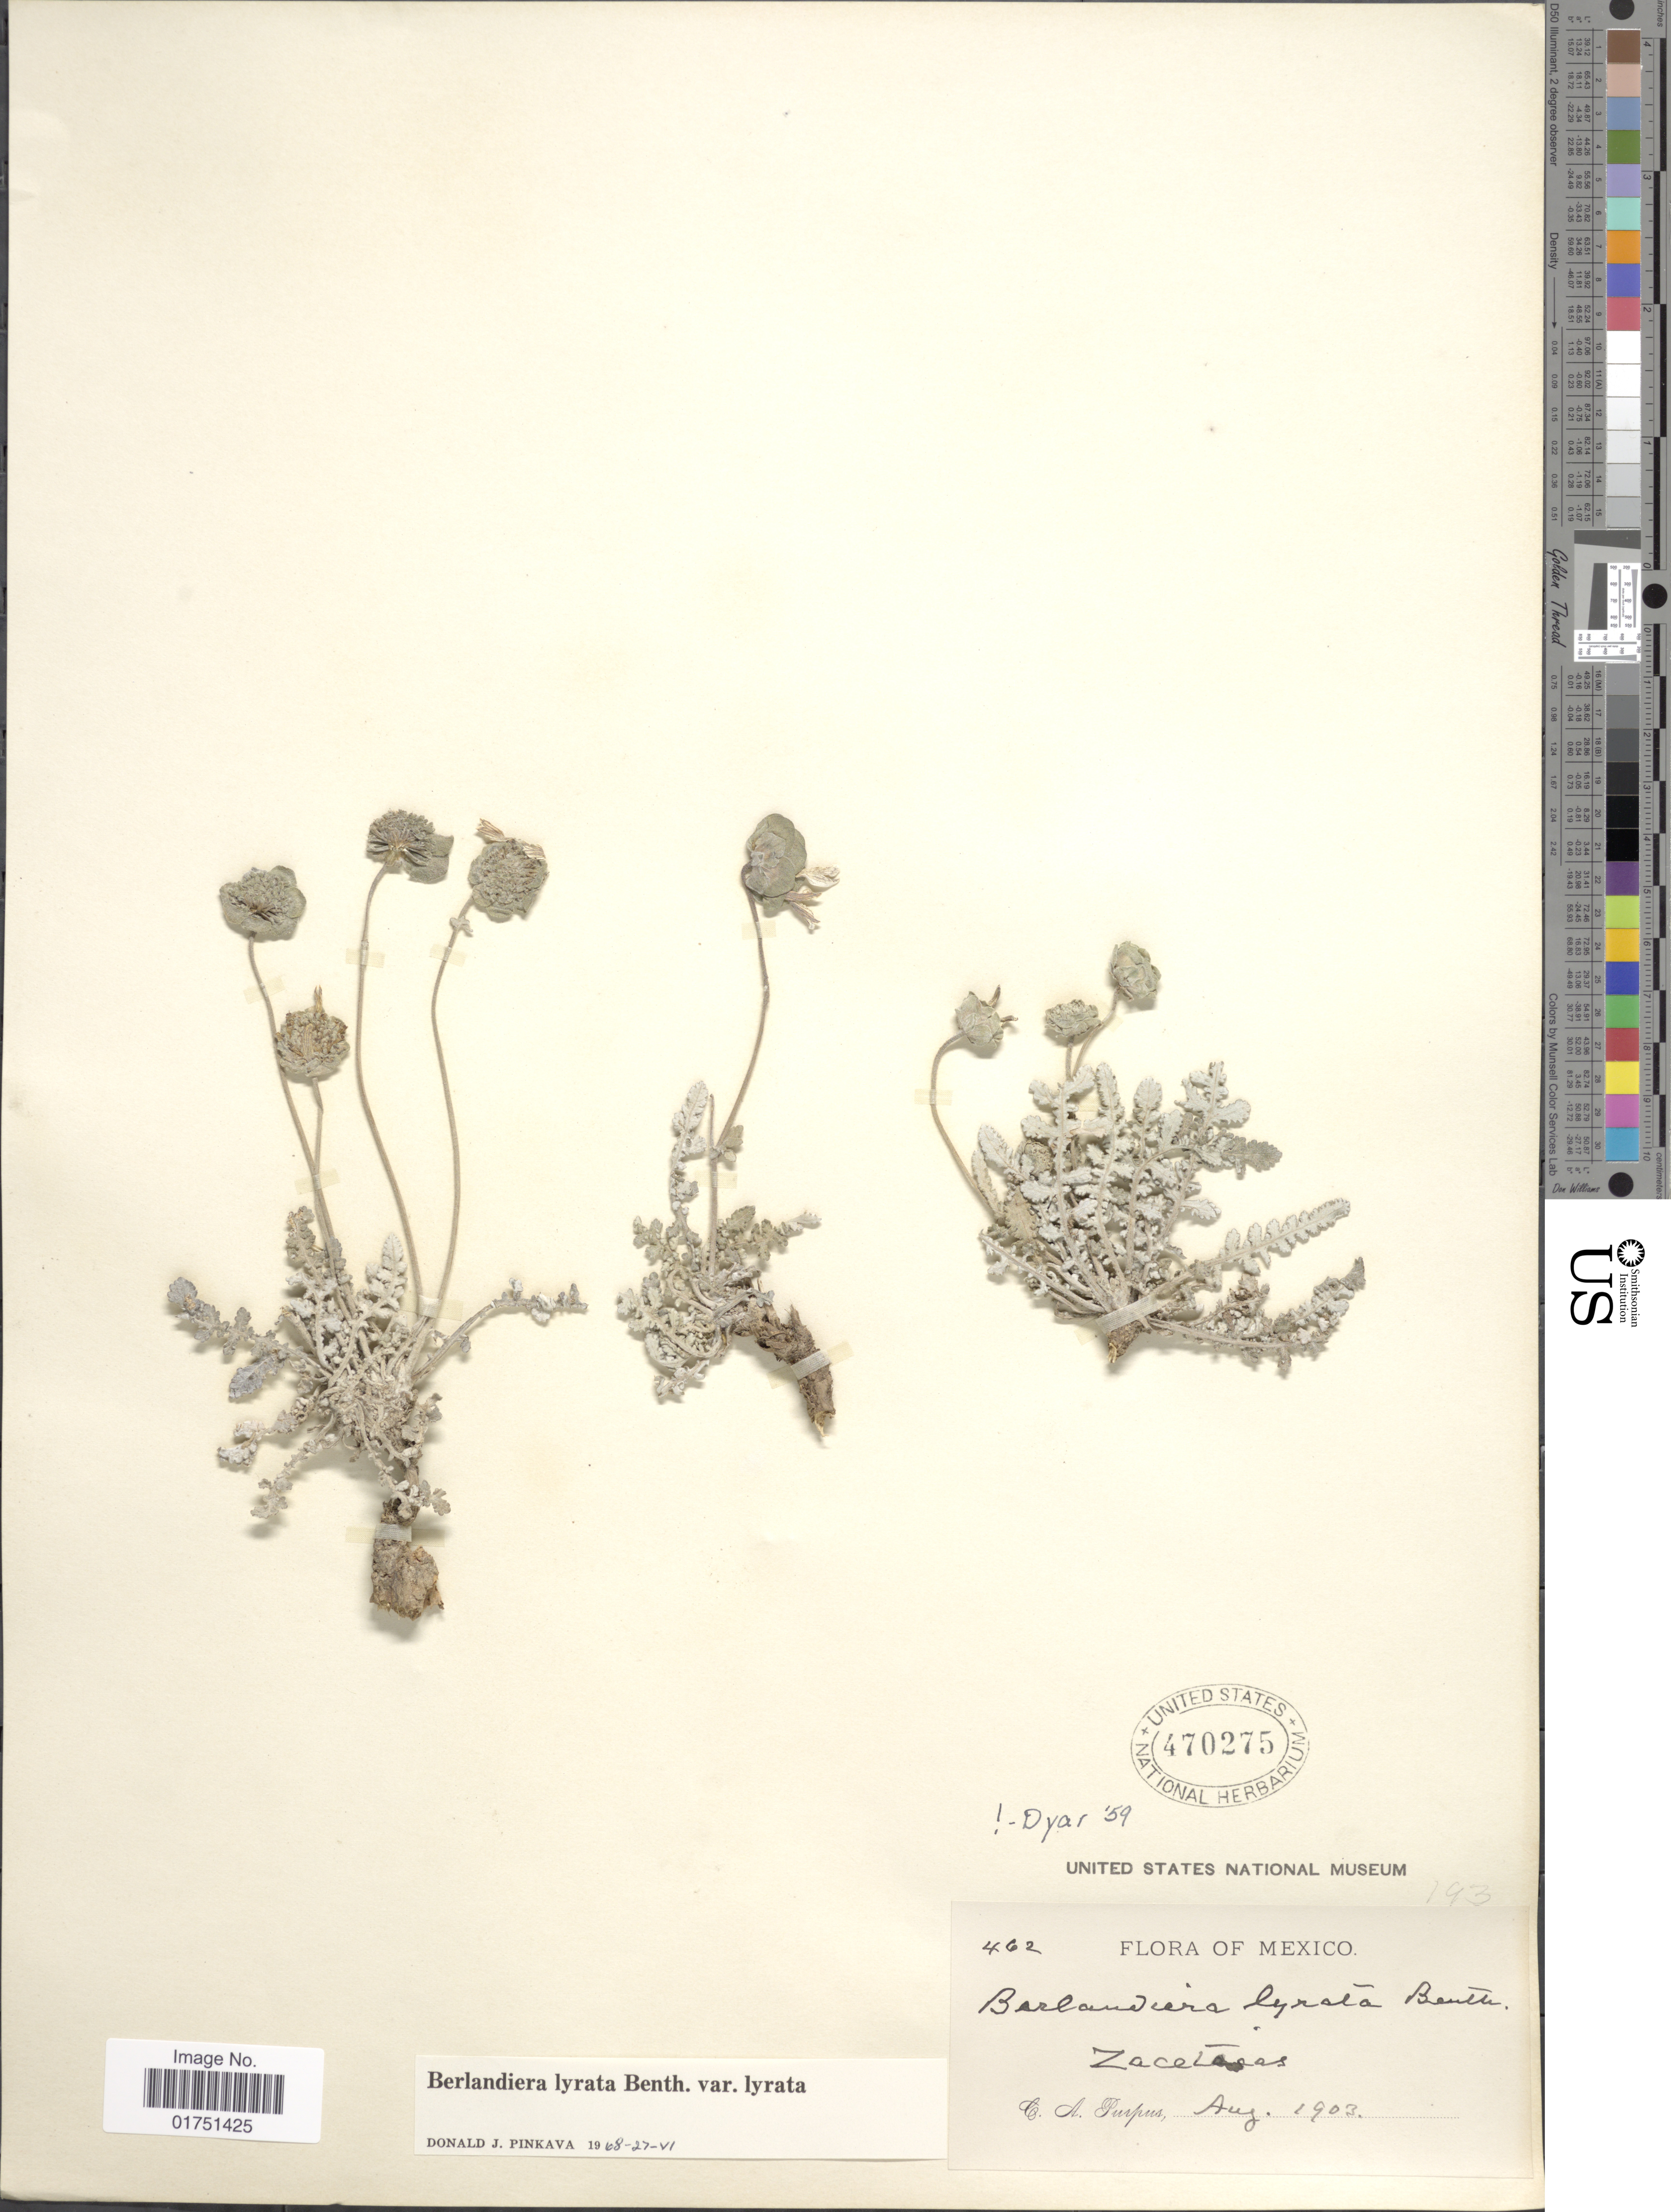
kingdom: Plantae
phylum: Tracheophyta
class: Magnoliopsida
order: Asterales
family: Asteraceae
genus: Berlandiera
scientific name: Berlandiera lyrata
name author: Benth.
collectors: C. A. Purpus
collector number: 462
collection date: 1903-08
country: Mexico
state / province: Zacatecas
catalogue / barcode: US 470275